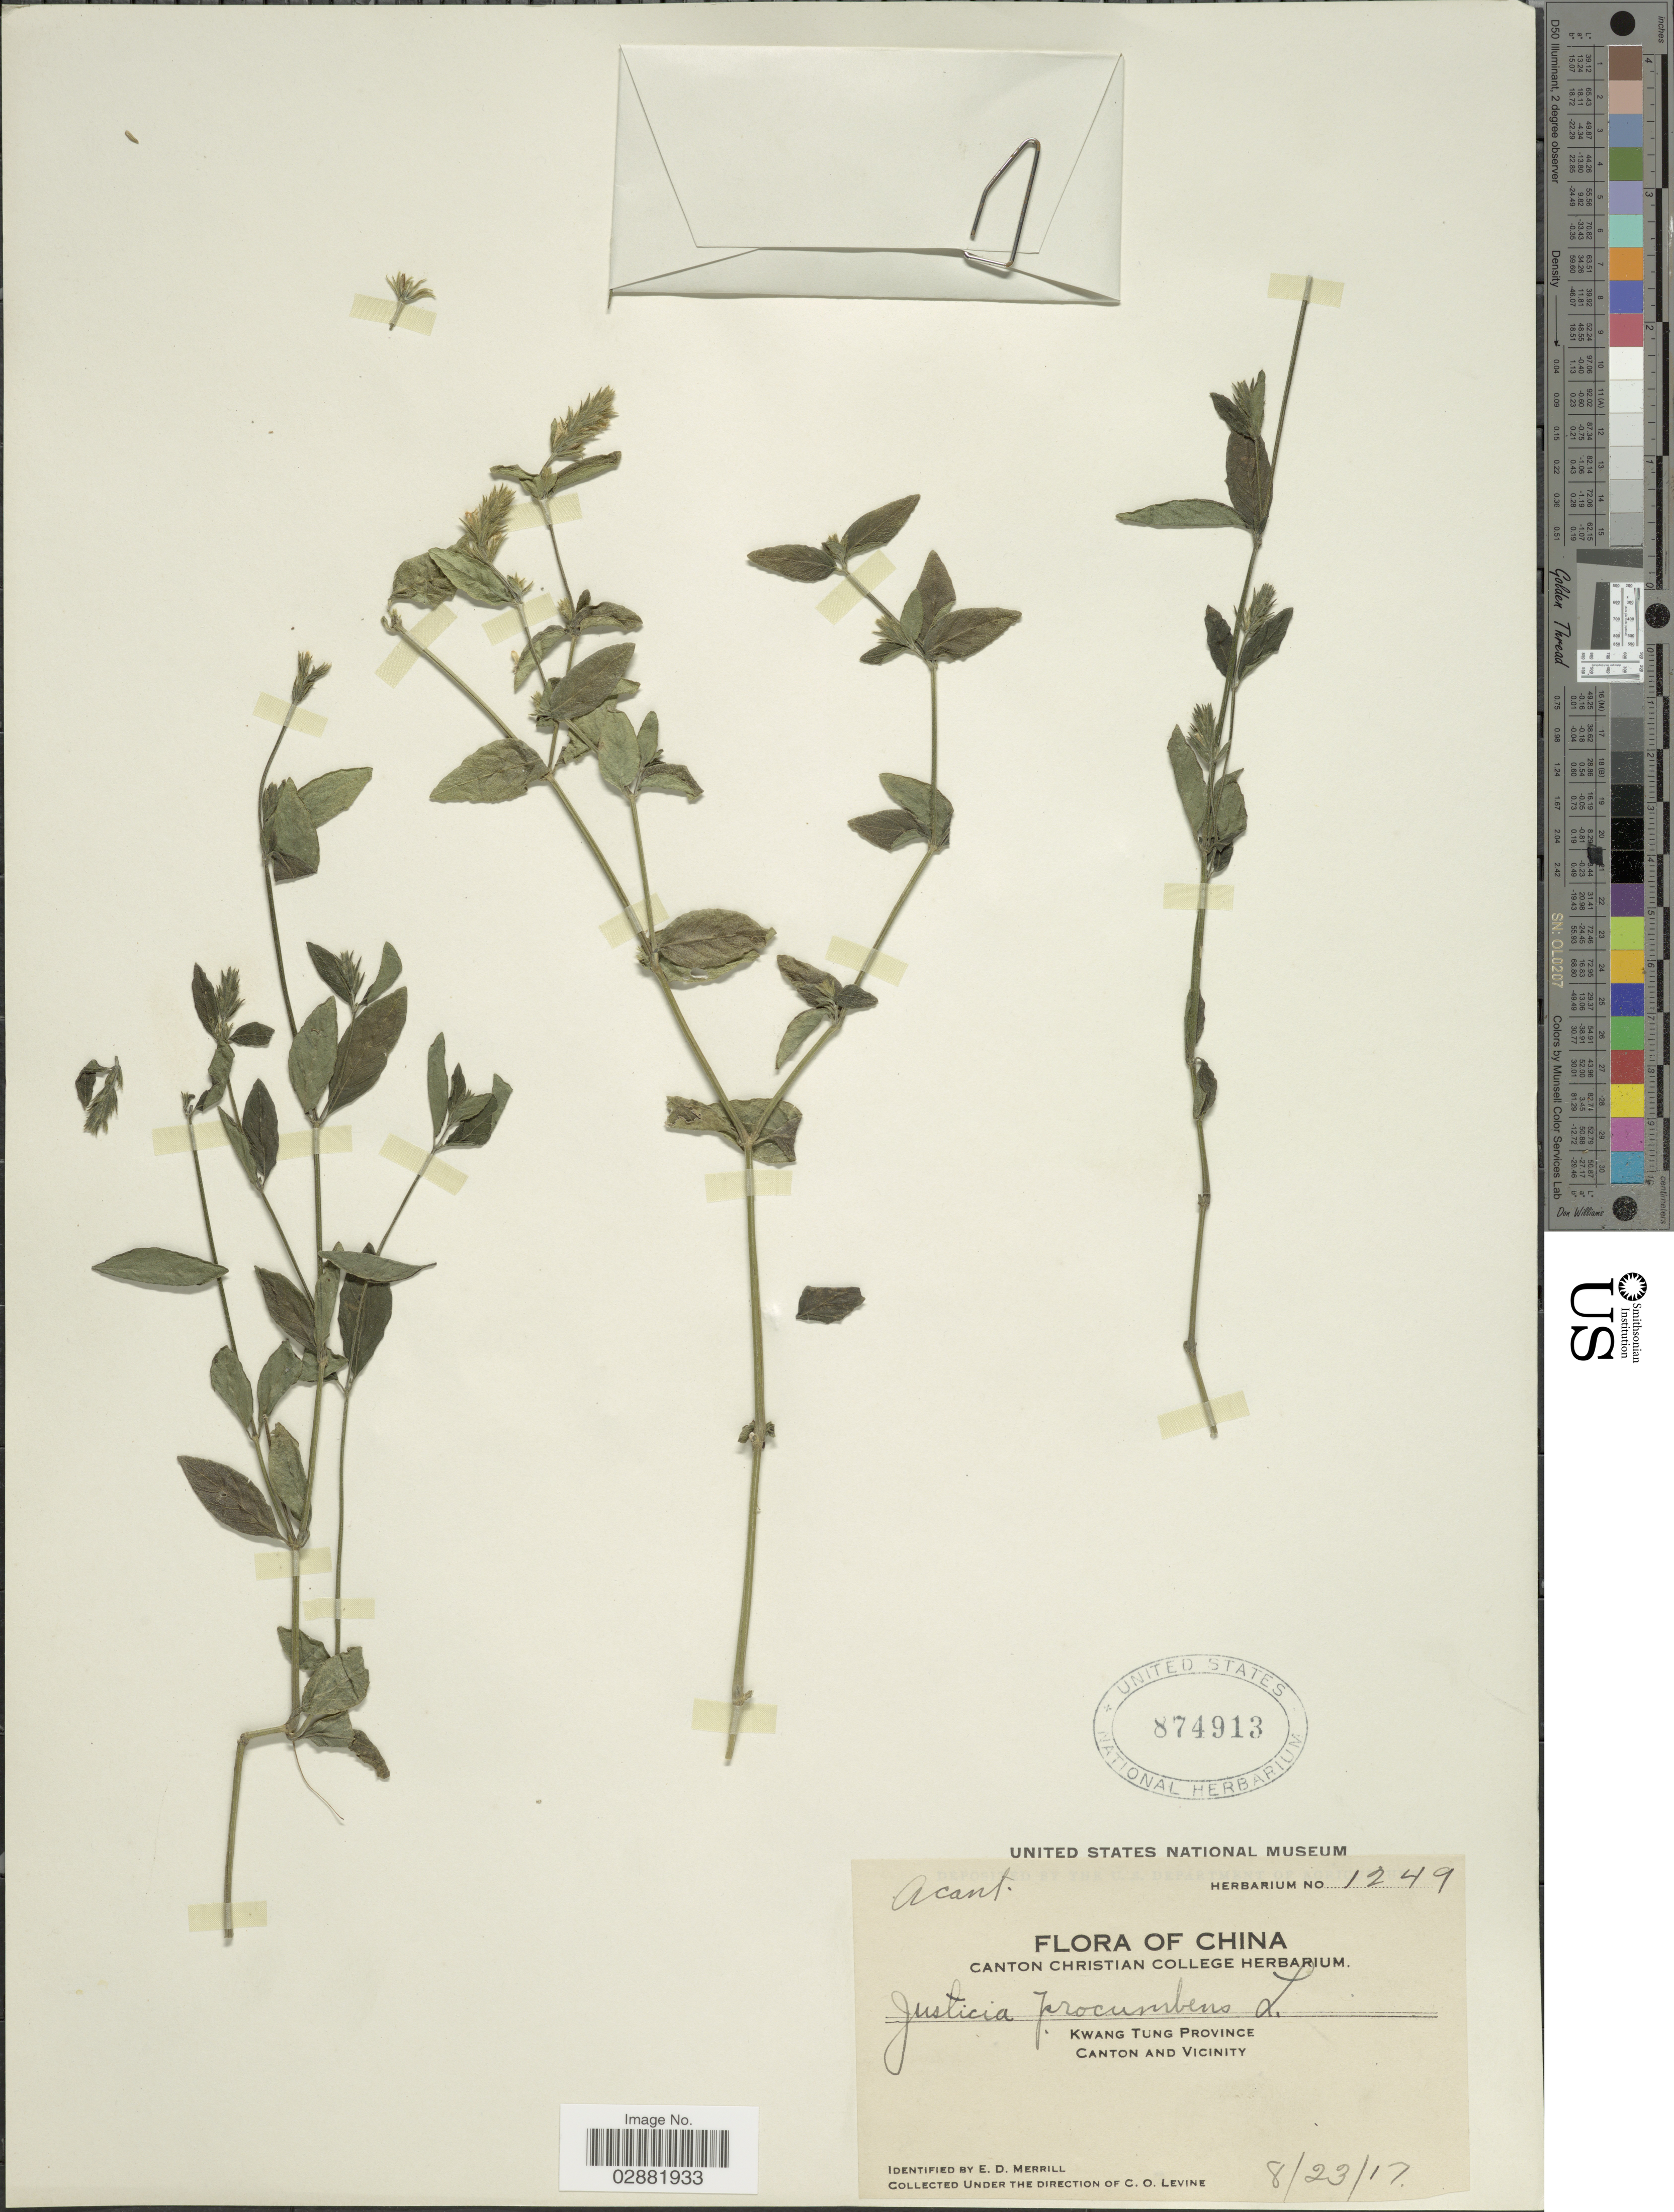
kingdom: Plantae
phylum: Tracheophyta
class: Magnoliopsida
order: Lamiales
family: Acanthaceae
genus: Justicia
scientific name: Justicia procumbens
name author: L.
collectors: C. O. Levine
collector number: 1249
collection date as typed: Transcribed d/m/y: 23/8/17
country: China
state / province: Guangdong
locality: Kwang Tung Province, Canton and Vicinity.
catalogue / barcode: US 874913